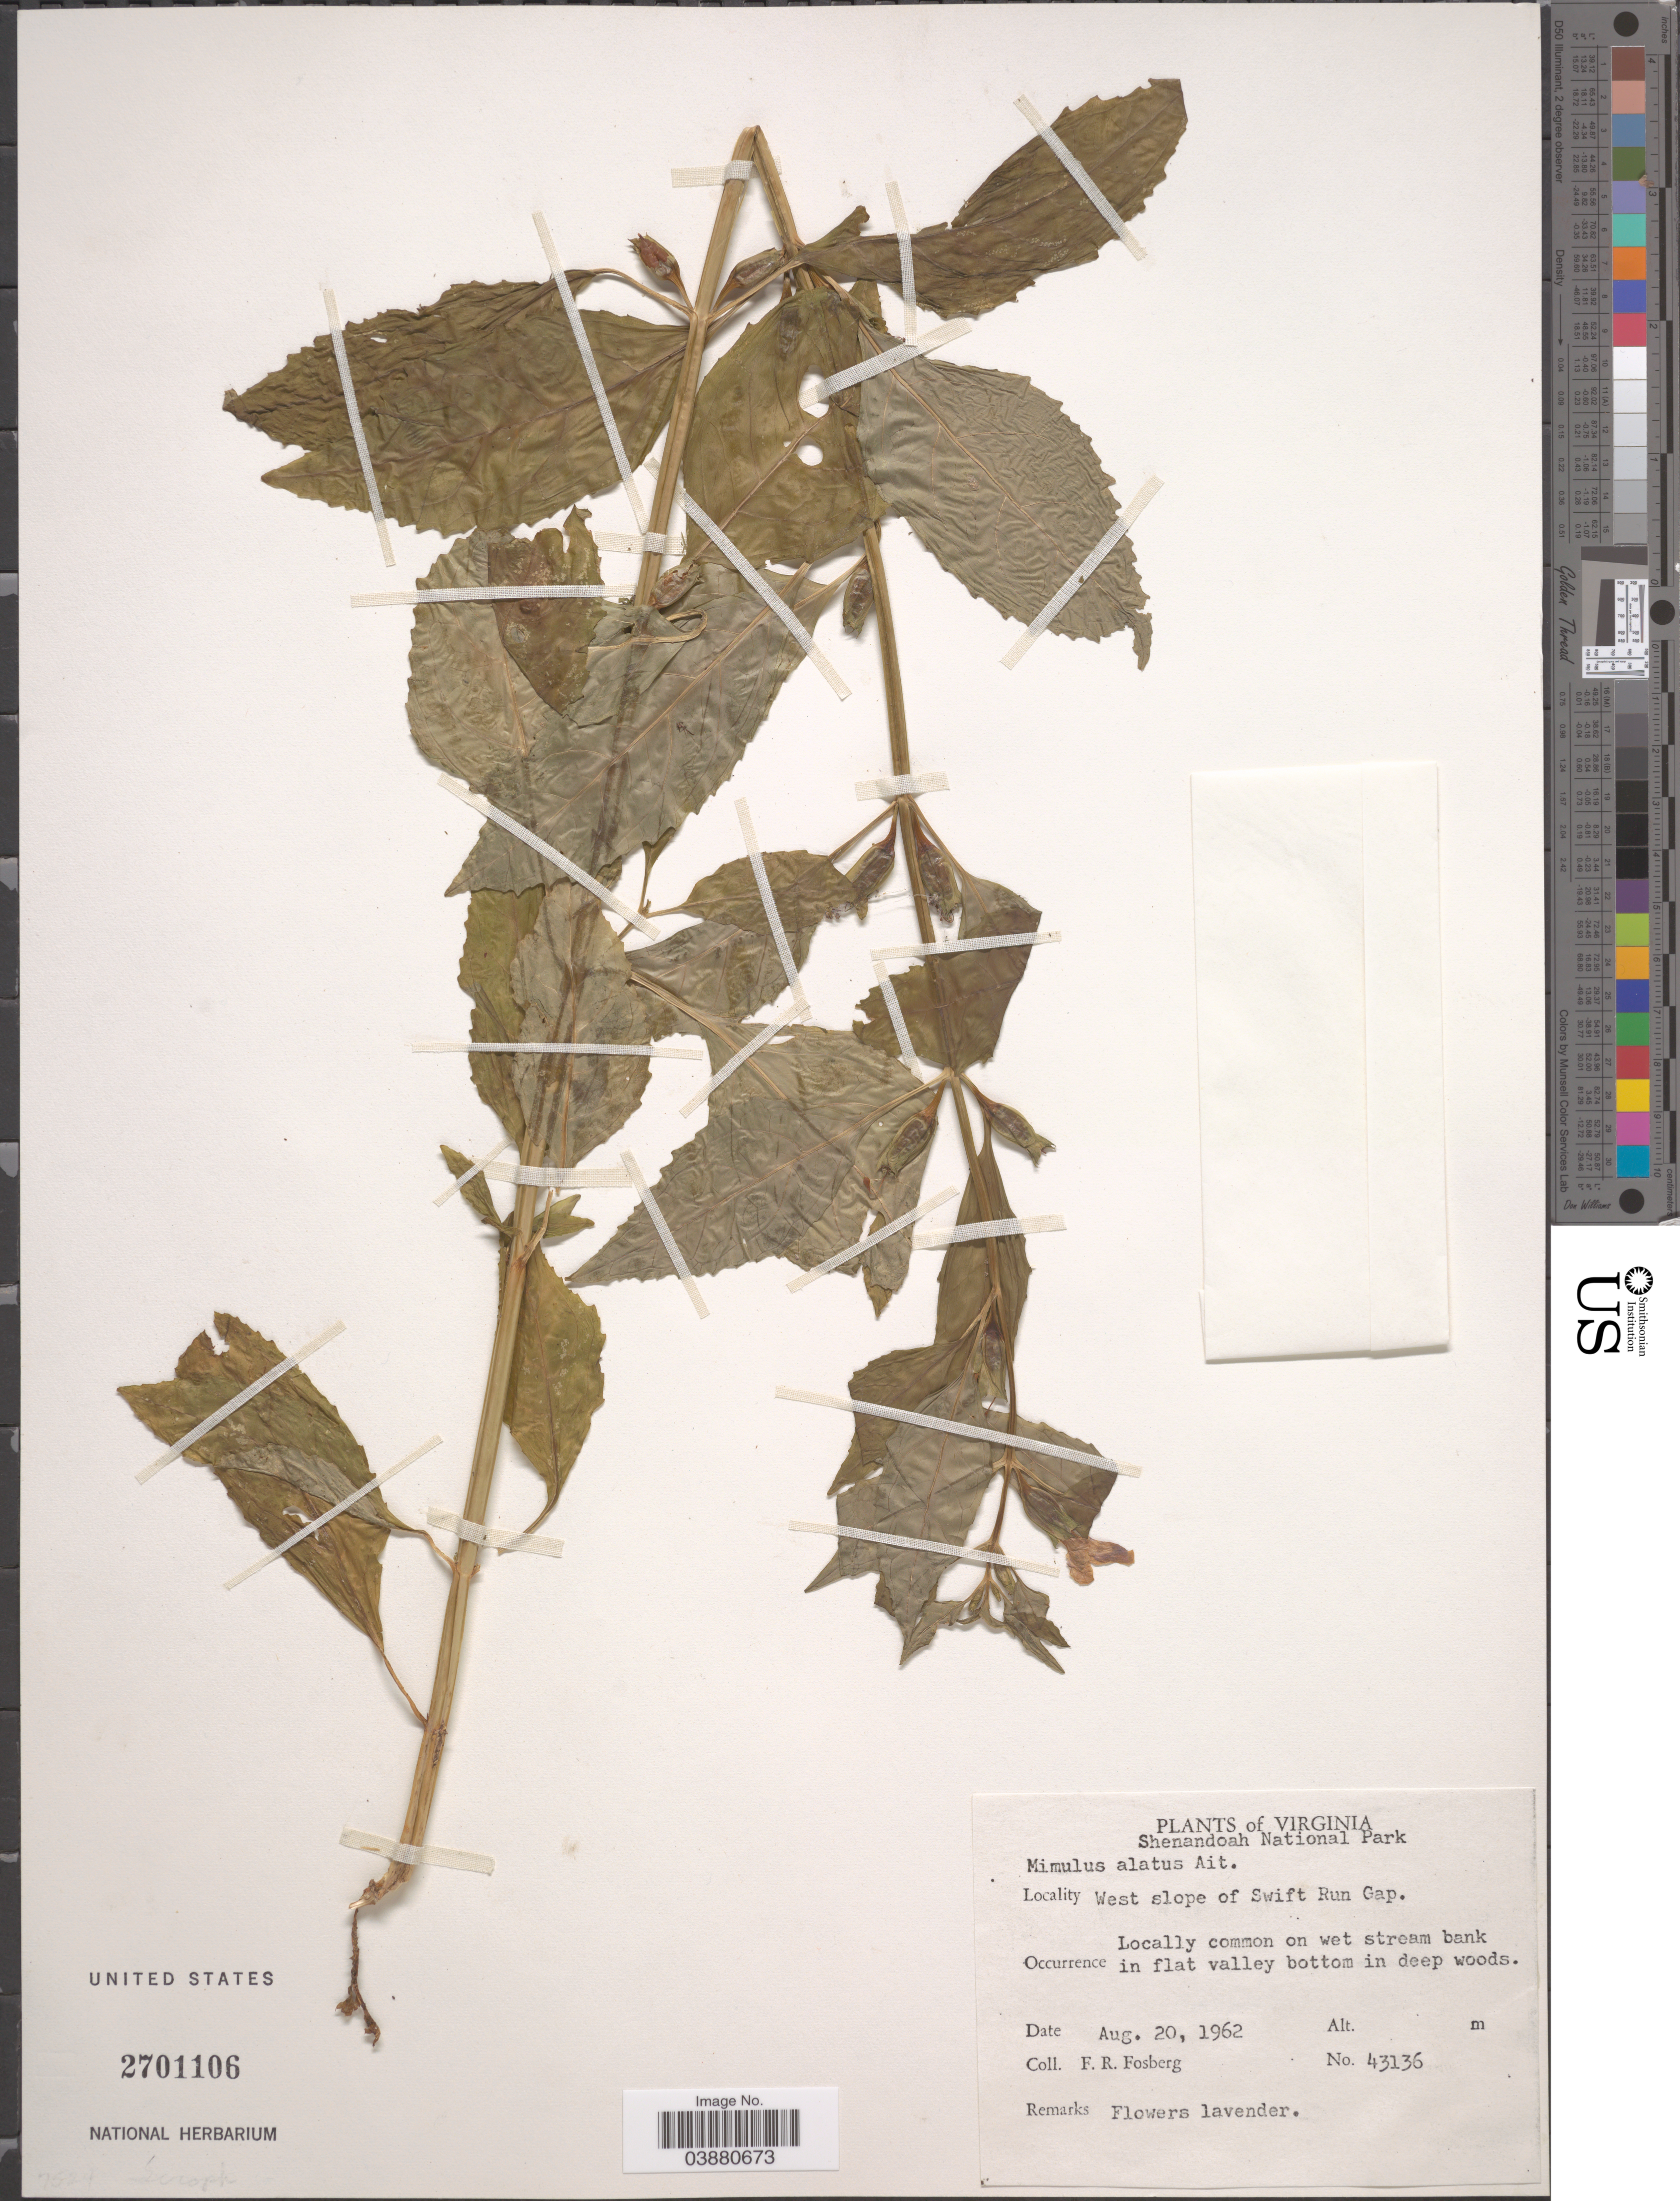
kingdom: Plantae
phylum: Tracheophyta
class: Magnoliopsida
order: Lamiales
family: Phrymaceae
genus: Mimulus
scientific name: Mimulus alatus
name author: Aiton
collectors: F. R. Fosberg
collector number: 43136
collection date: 1962-08-20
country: United States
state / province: Virginia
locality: Shenandoah National Park. West slope of Swift Run Gap.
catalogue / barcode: US 2701106